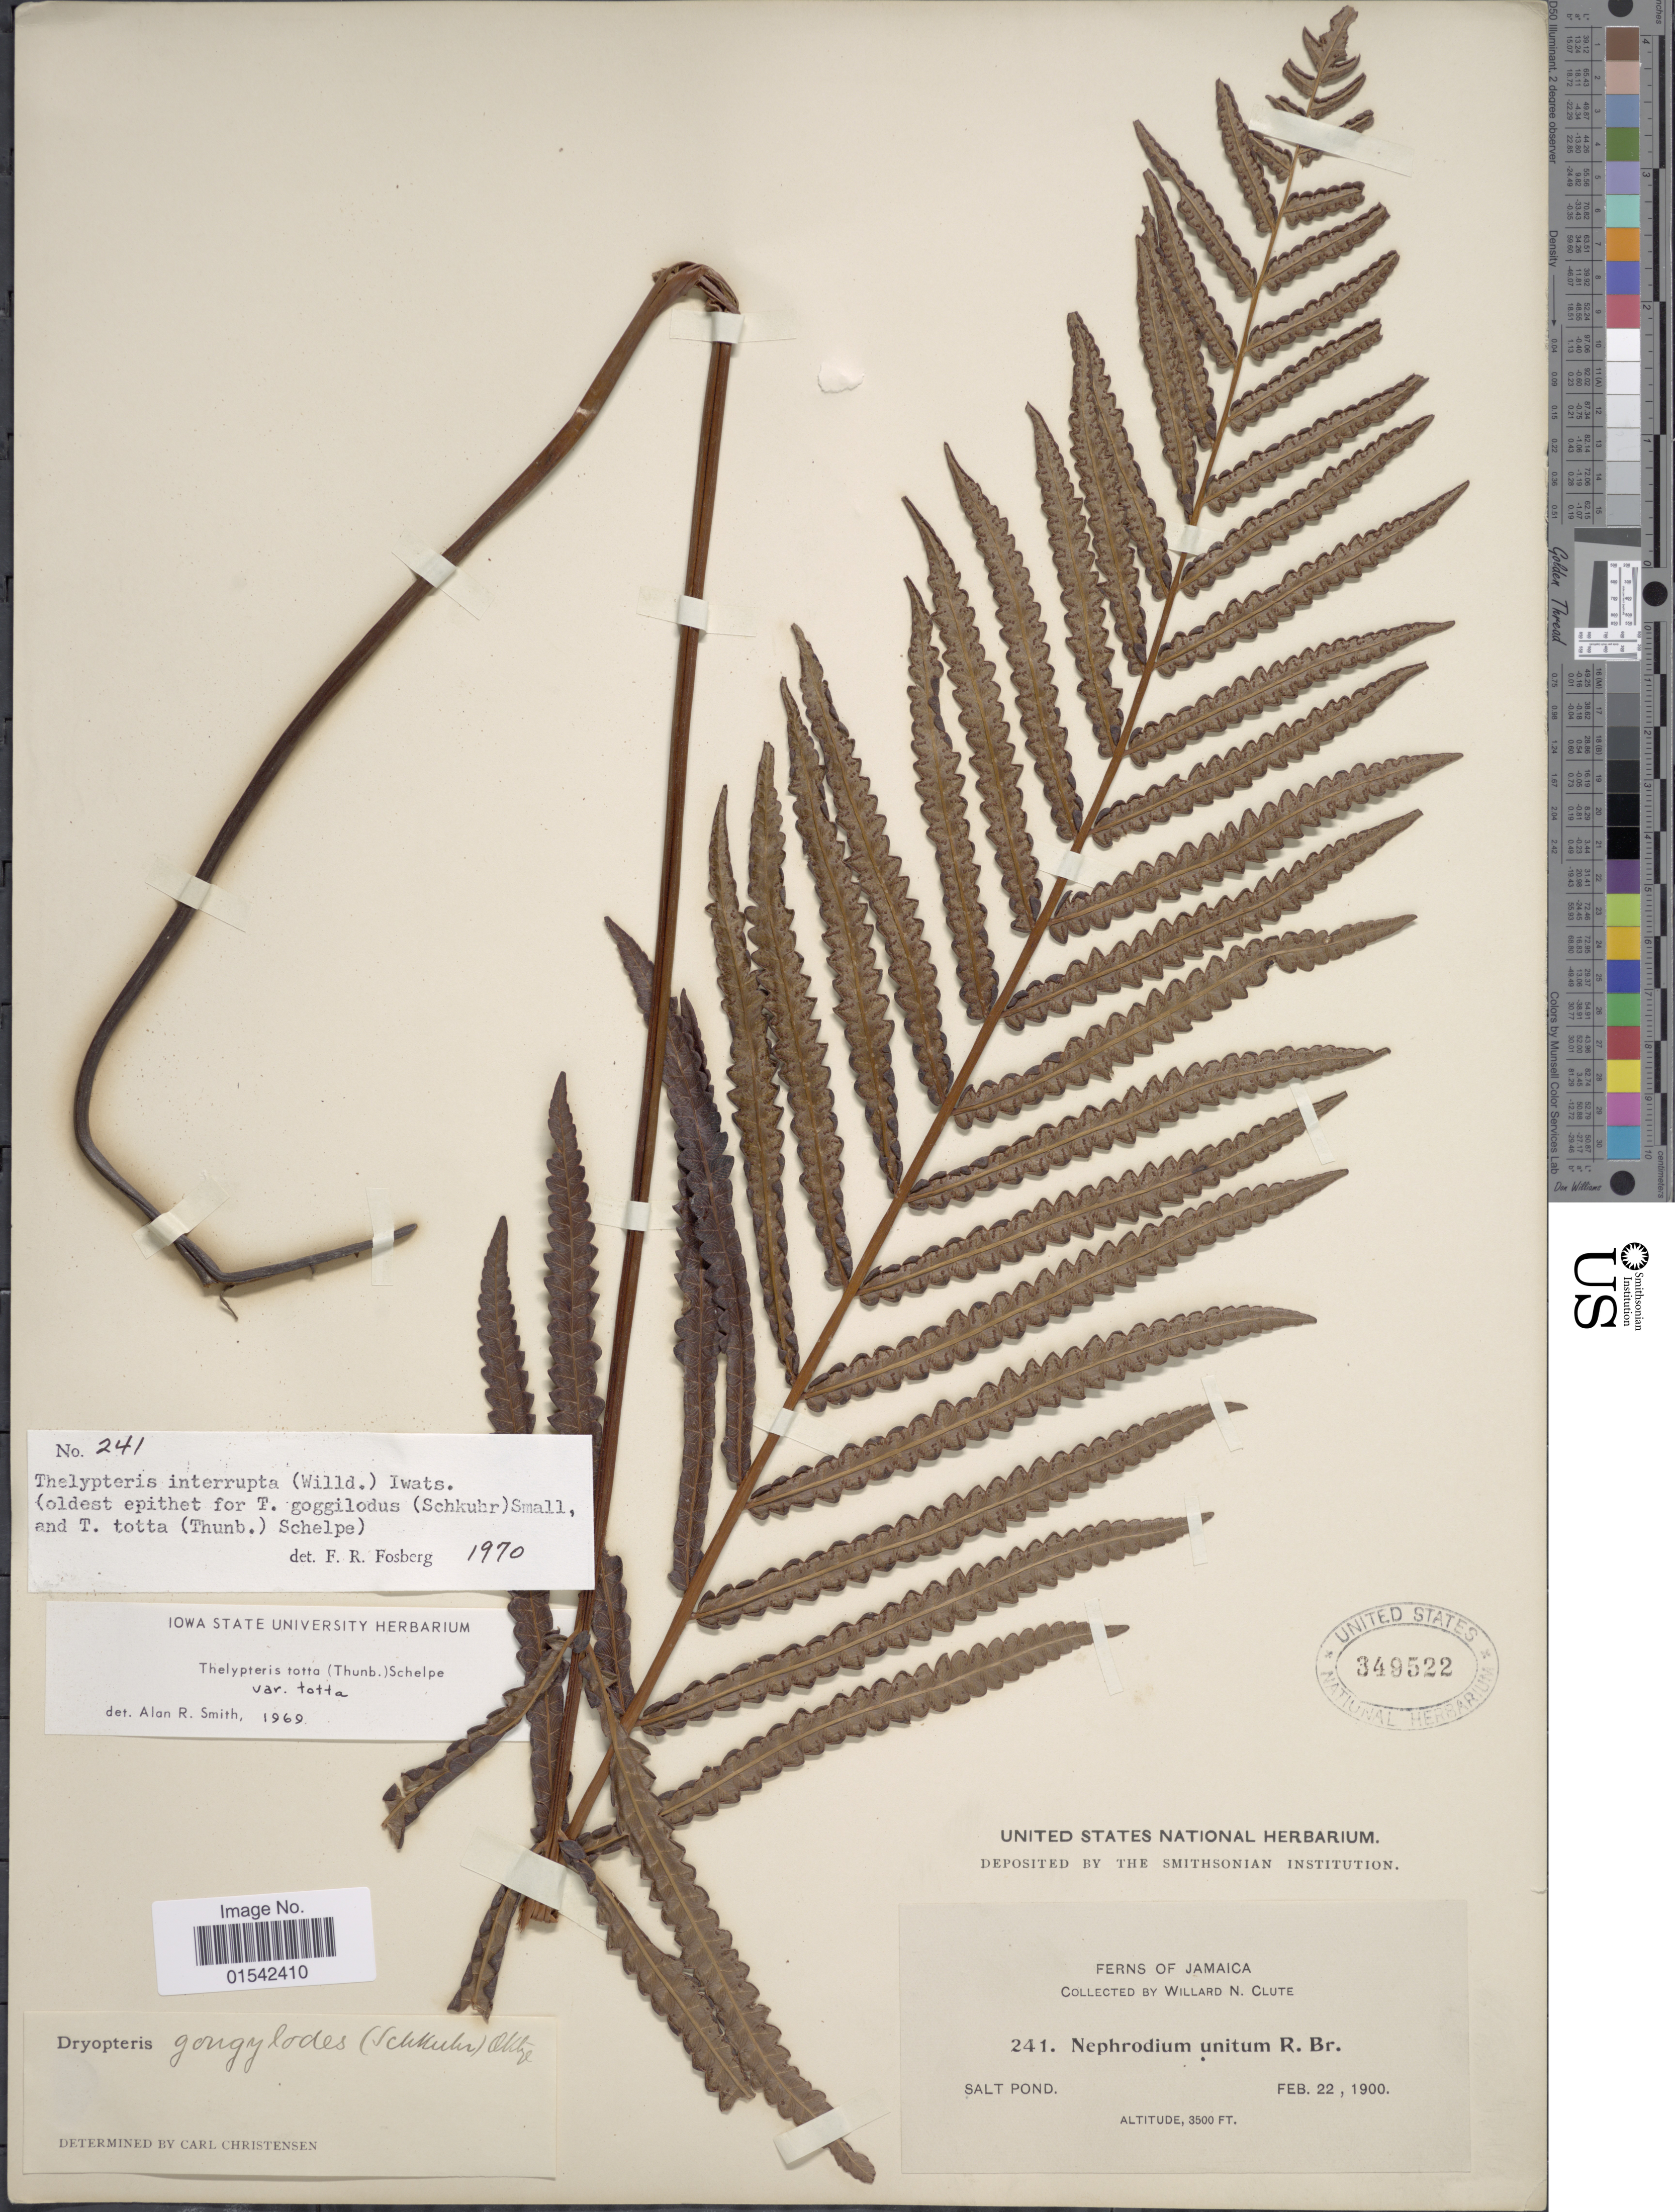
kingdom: Plantae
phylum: Tracheophyta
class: Polypodiopsida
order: Polypodiales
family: Thelypteridaceae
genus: Cyclosorus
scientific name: Cyclosorus interruptus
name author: (Willd.) H. Itô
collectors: W. N. Clute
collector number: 241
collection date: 1900-02-22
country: Jamaica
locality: Salt Pond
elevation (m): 1067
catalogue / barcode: US 349522